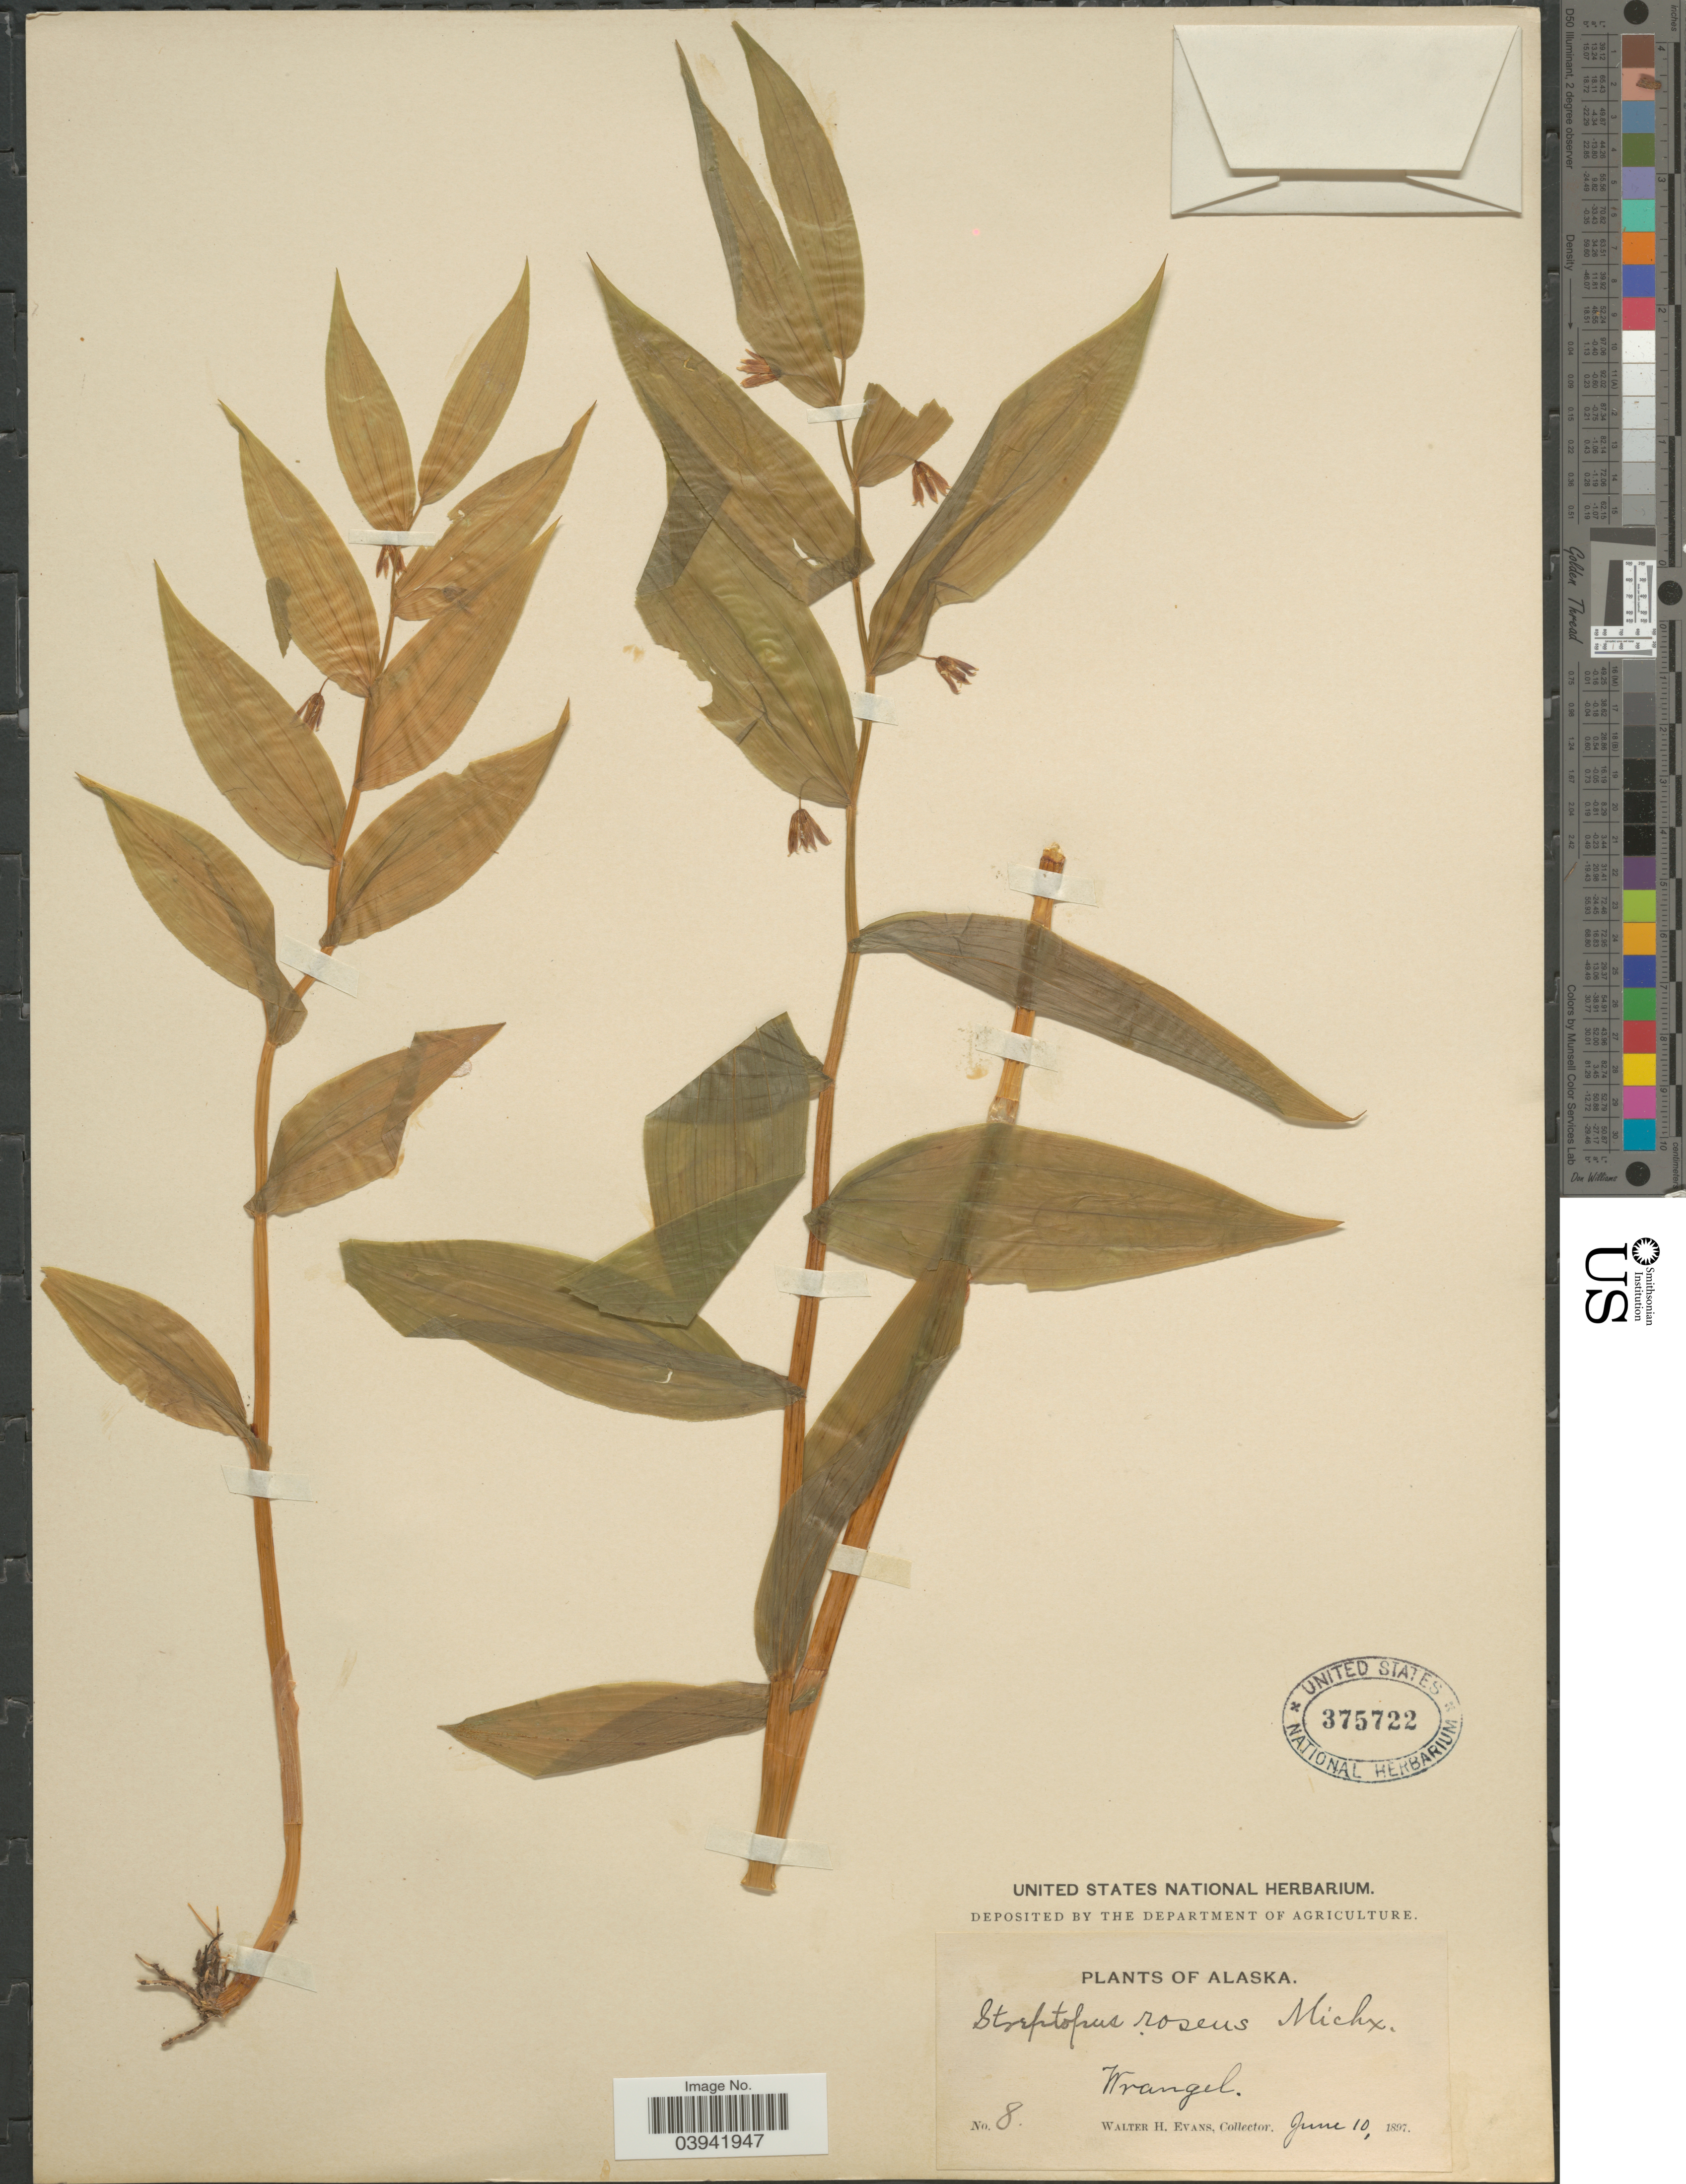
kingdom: Plantae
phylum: Tracheophyta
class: Liliopsida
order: Liliales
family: Liliaceae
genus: Streptopus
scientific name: Streptopus roseus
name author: Michx.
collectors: W. H. Evans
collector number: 8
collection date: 1897-06-10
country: United States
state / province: Alaska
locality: Wrangell.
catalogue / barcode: US 375722